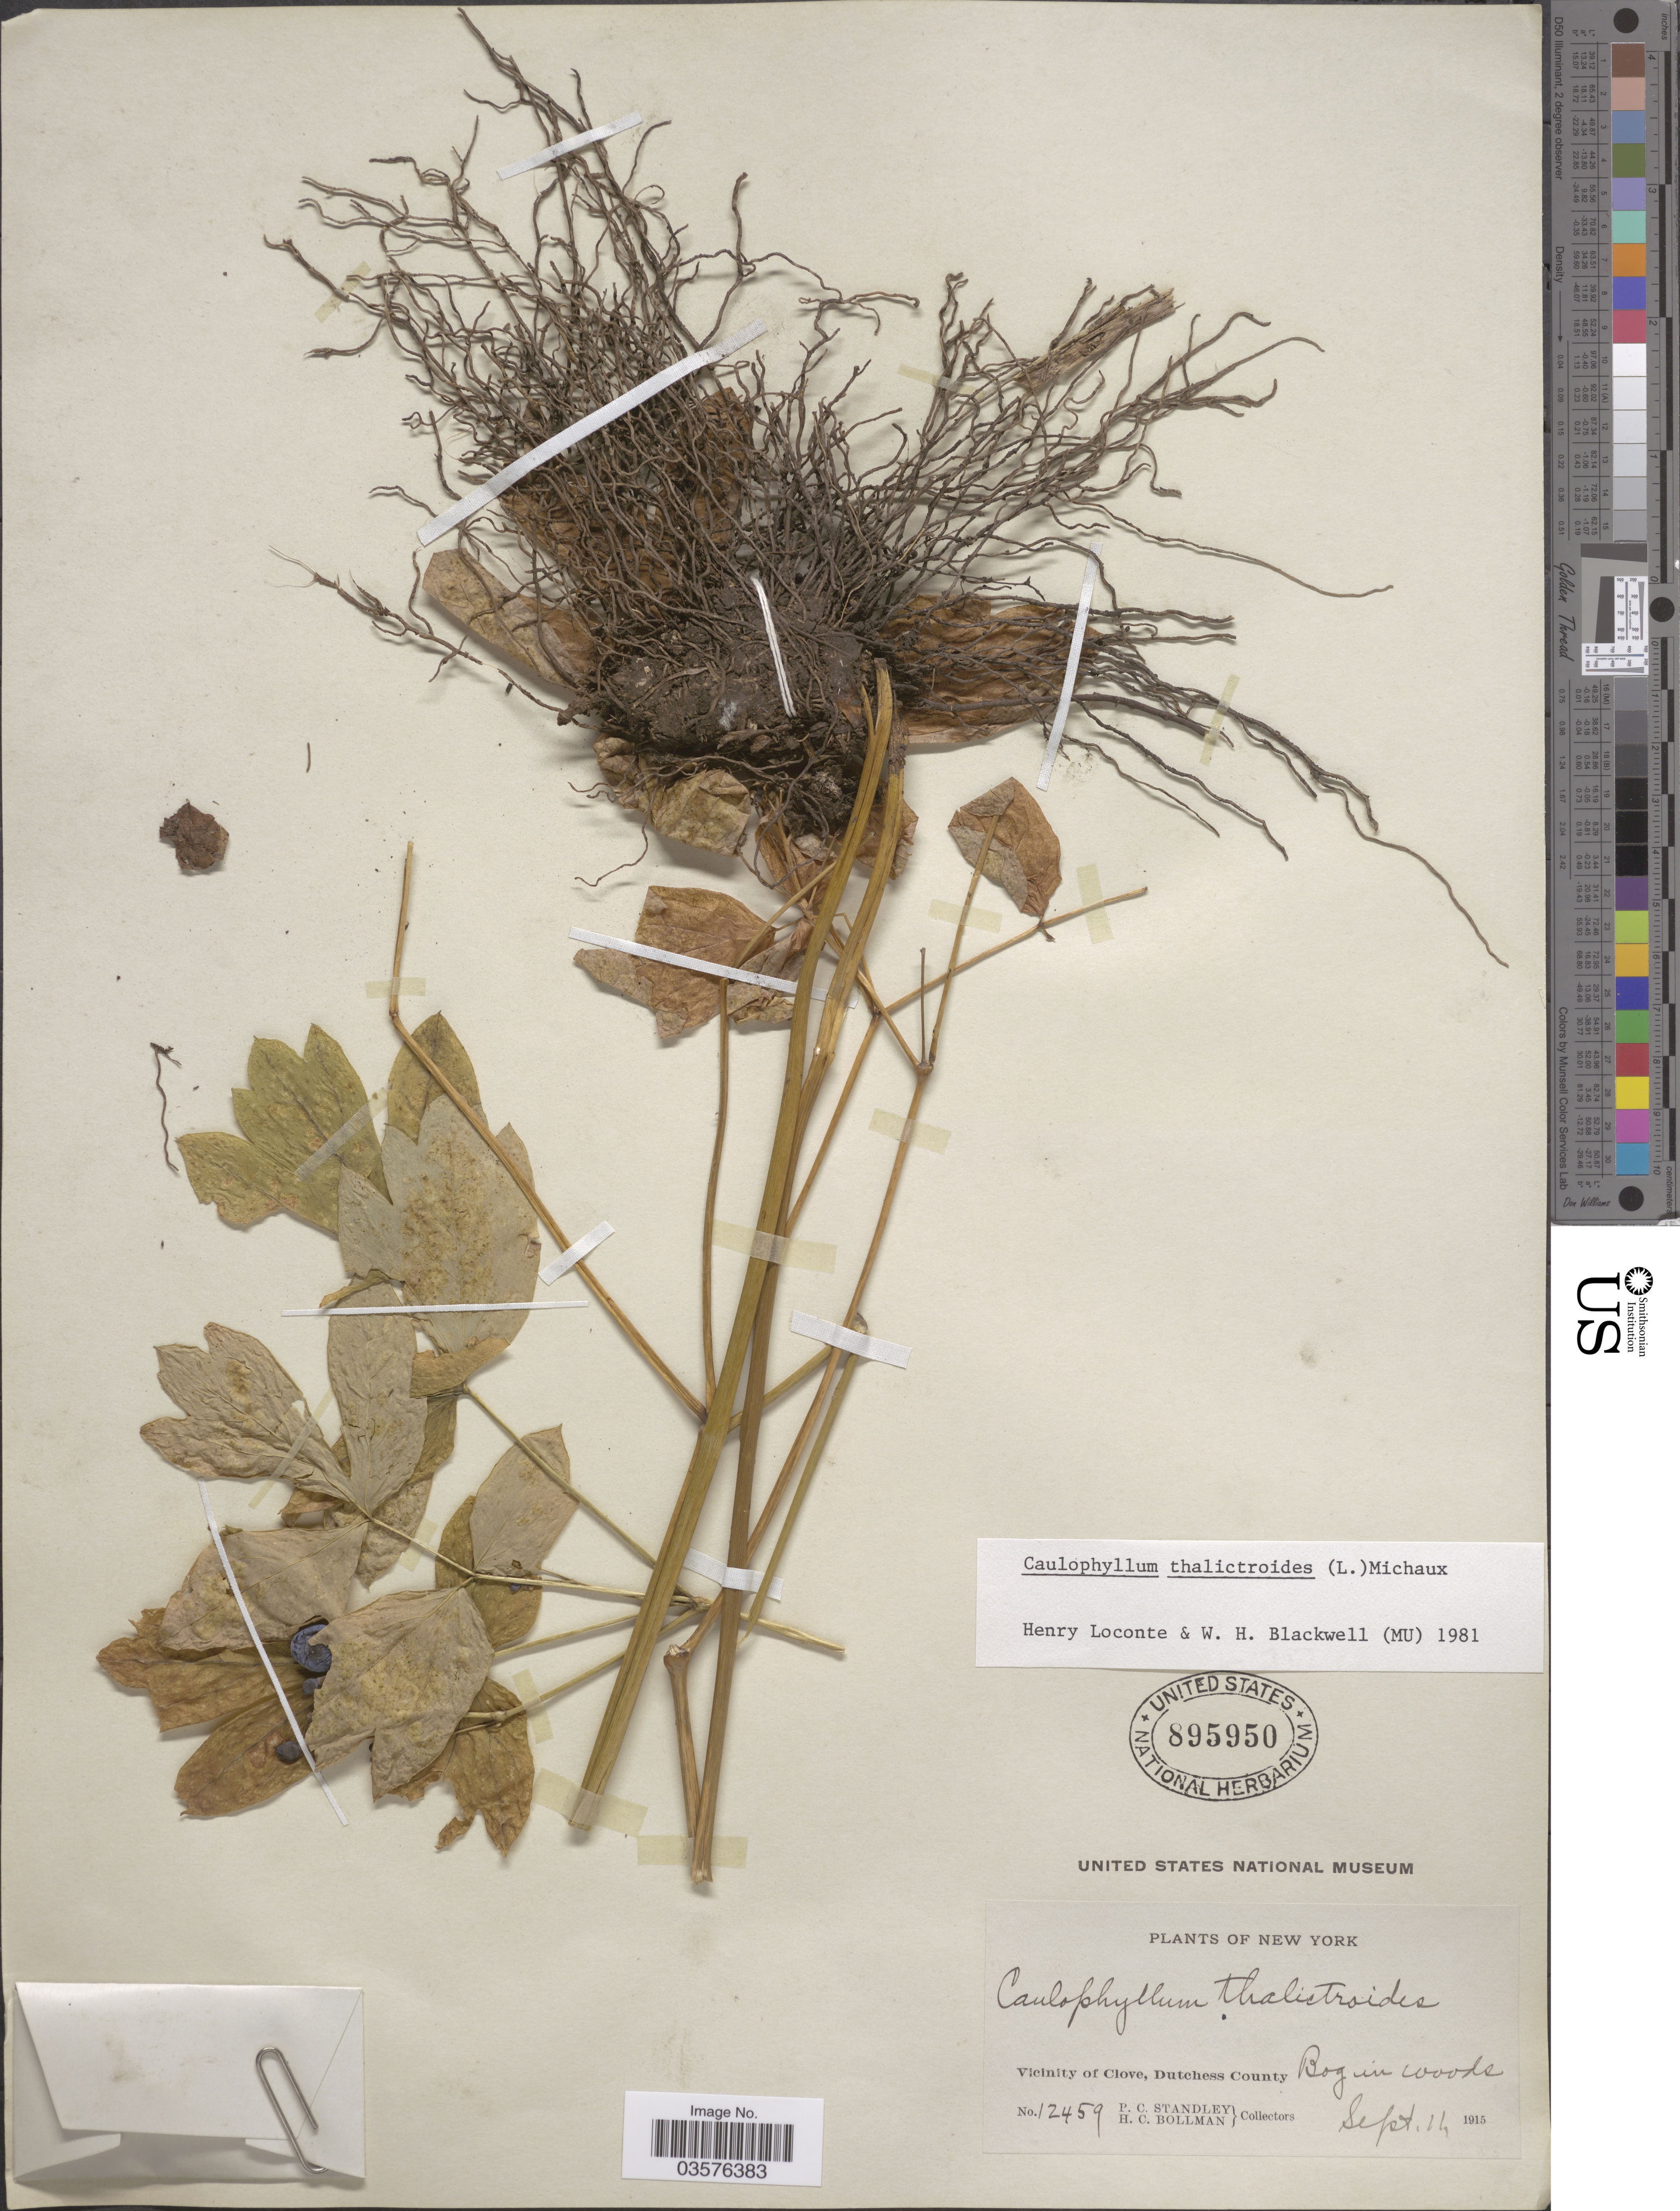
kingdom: Plantae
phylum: Tracheophyta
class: Magnoliopsida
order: Ranunculales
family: Berberidaceae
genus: Caulophyllum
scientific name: Caulophyllum thalictroides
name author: (L.) Michx.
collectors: P. C. Standley & H. C. Bollman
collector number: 12459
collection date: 1915-09-11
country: United States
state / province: New York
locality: Vicinity of Clove, Dutchess County.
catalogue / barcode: US 895950